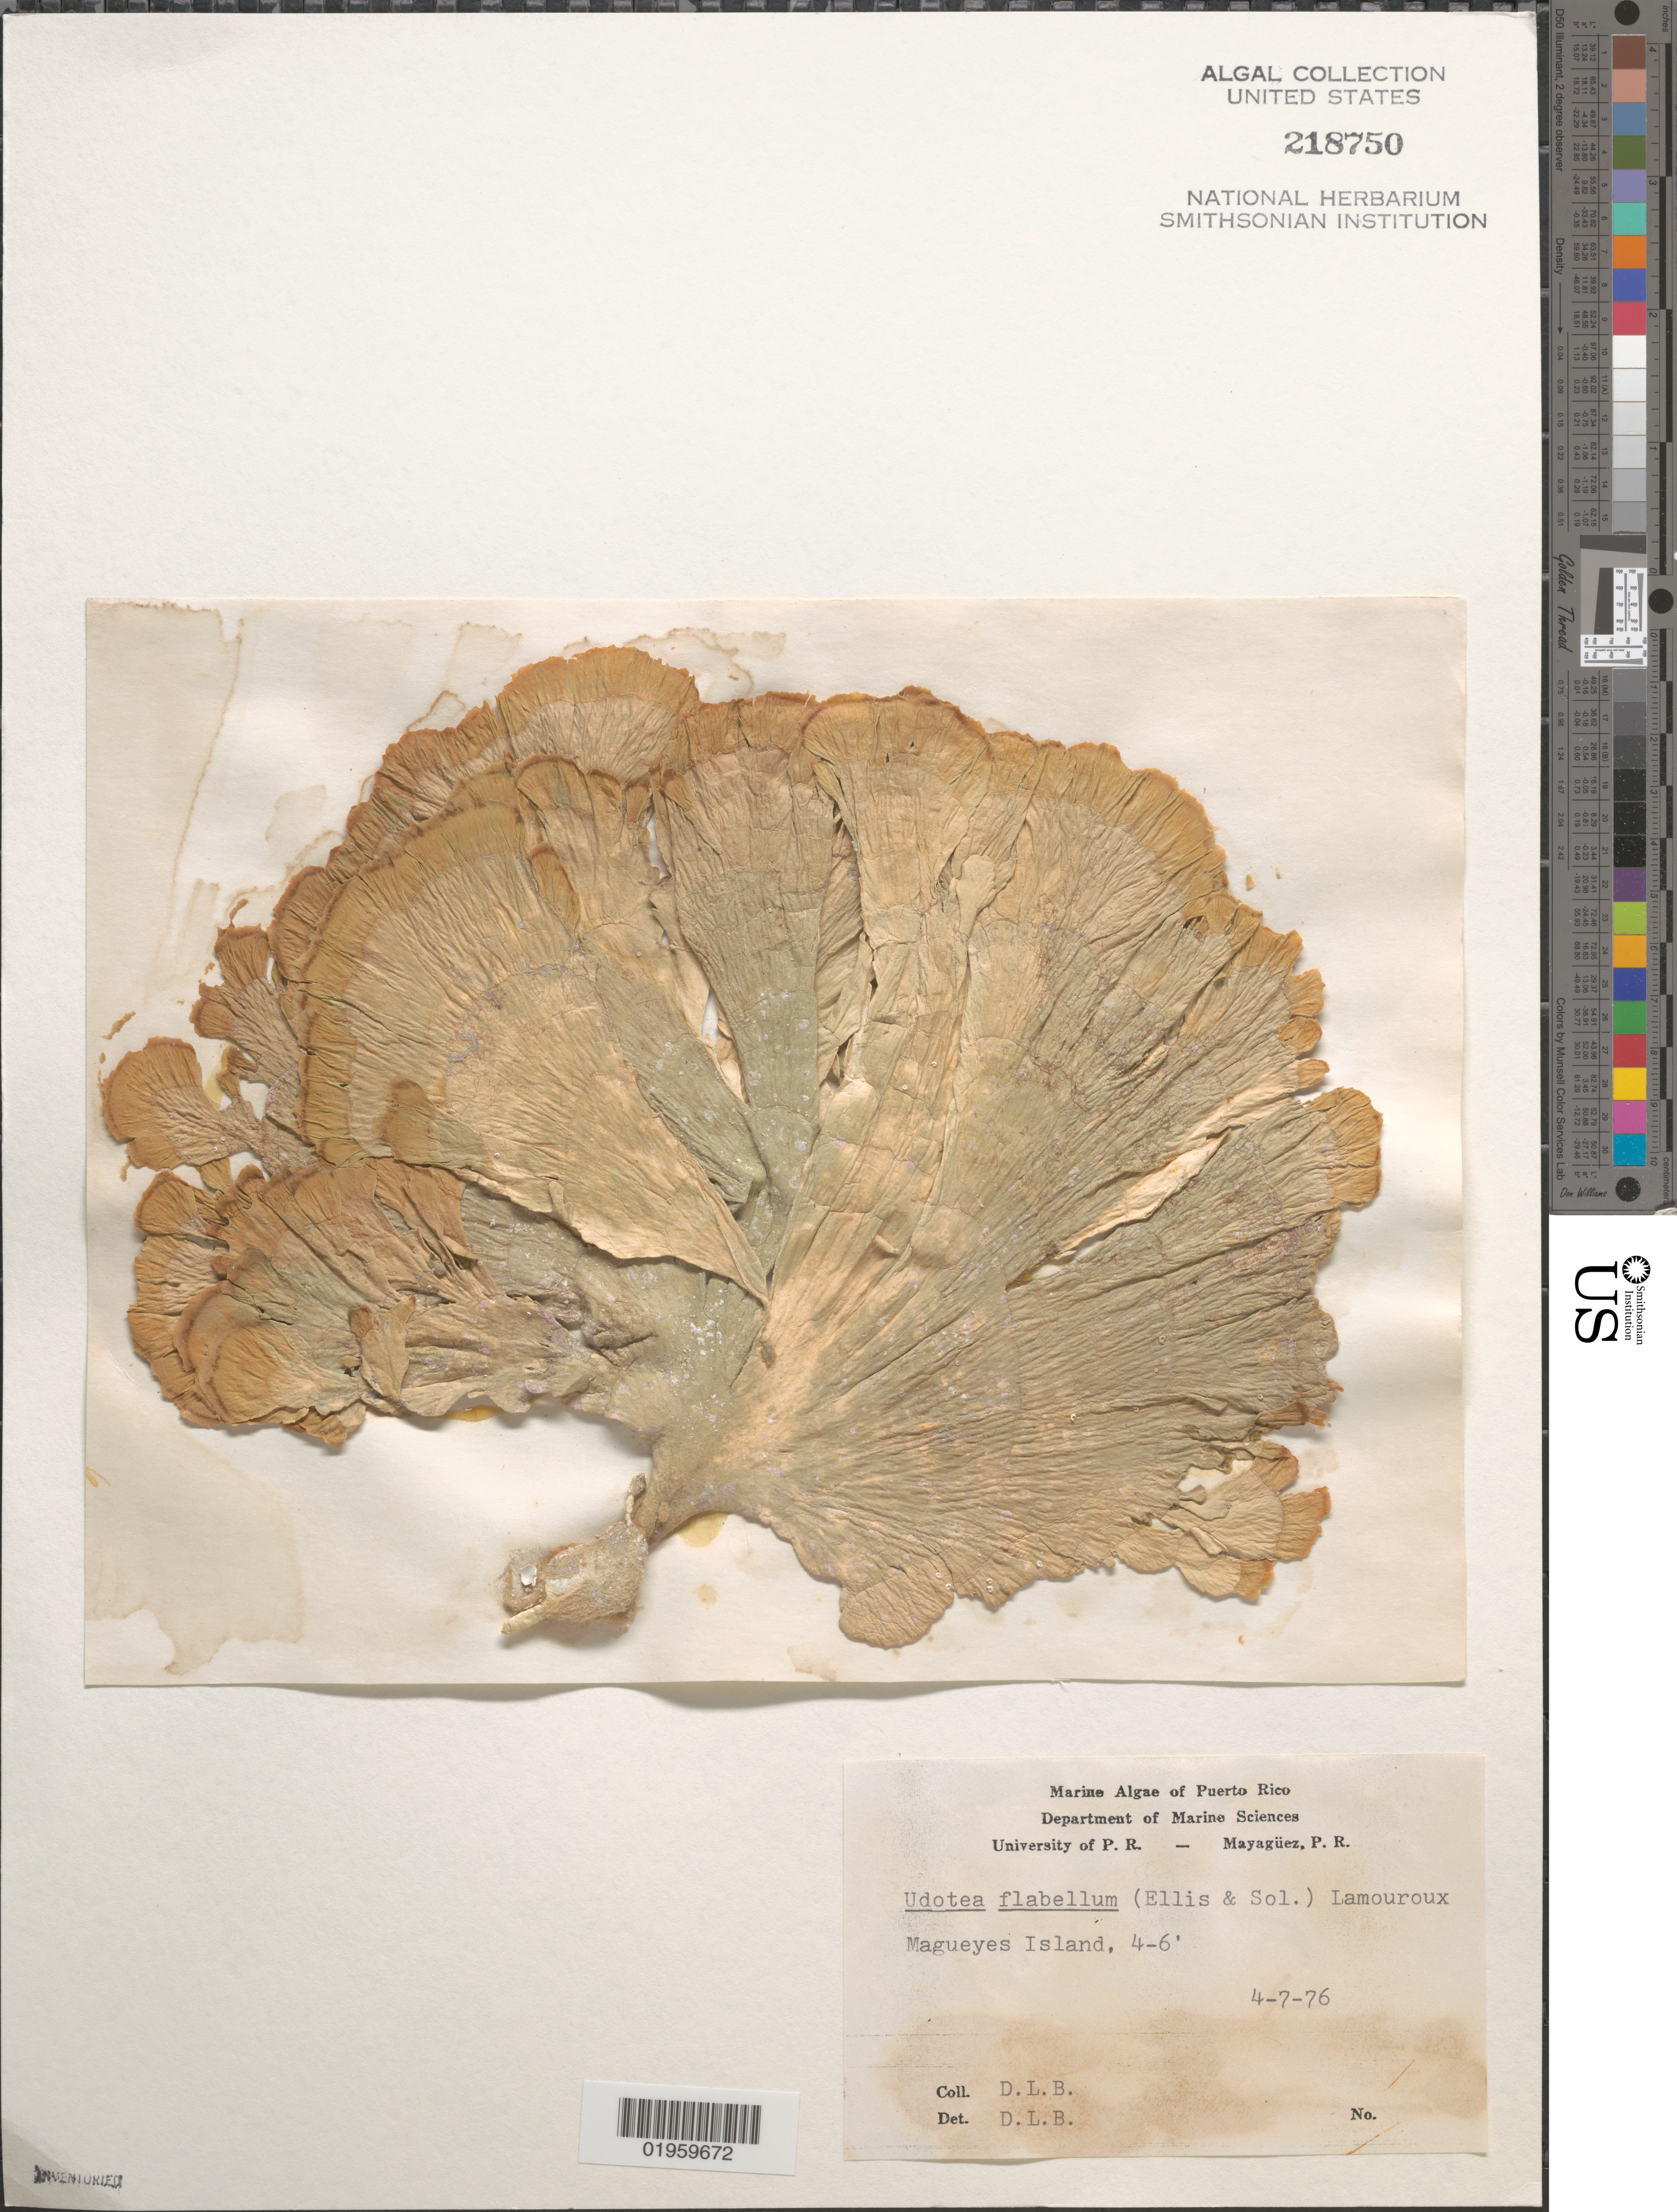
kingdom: Plantae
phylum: Chlorophyta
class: Ulvophyceae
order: Bryopsidales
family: Udoteaceae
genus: Udotea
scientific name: Udotea flabellum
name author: (J. Ellis & Sol.) M. Howe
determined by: Ballantine, D. L.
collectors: D.L. Ballantine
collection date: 1976-04-07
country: Puerto Rico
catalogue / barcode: US 218750